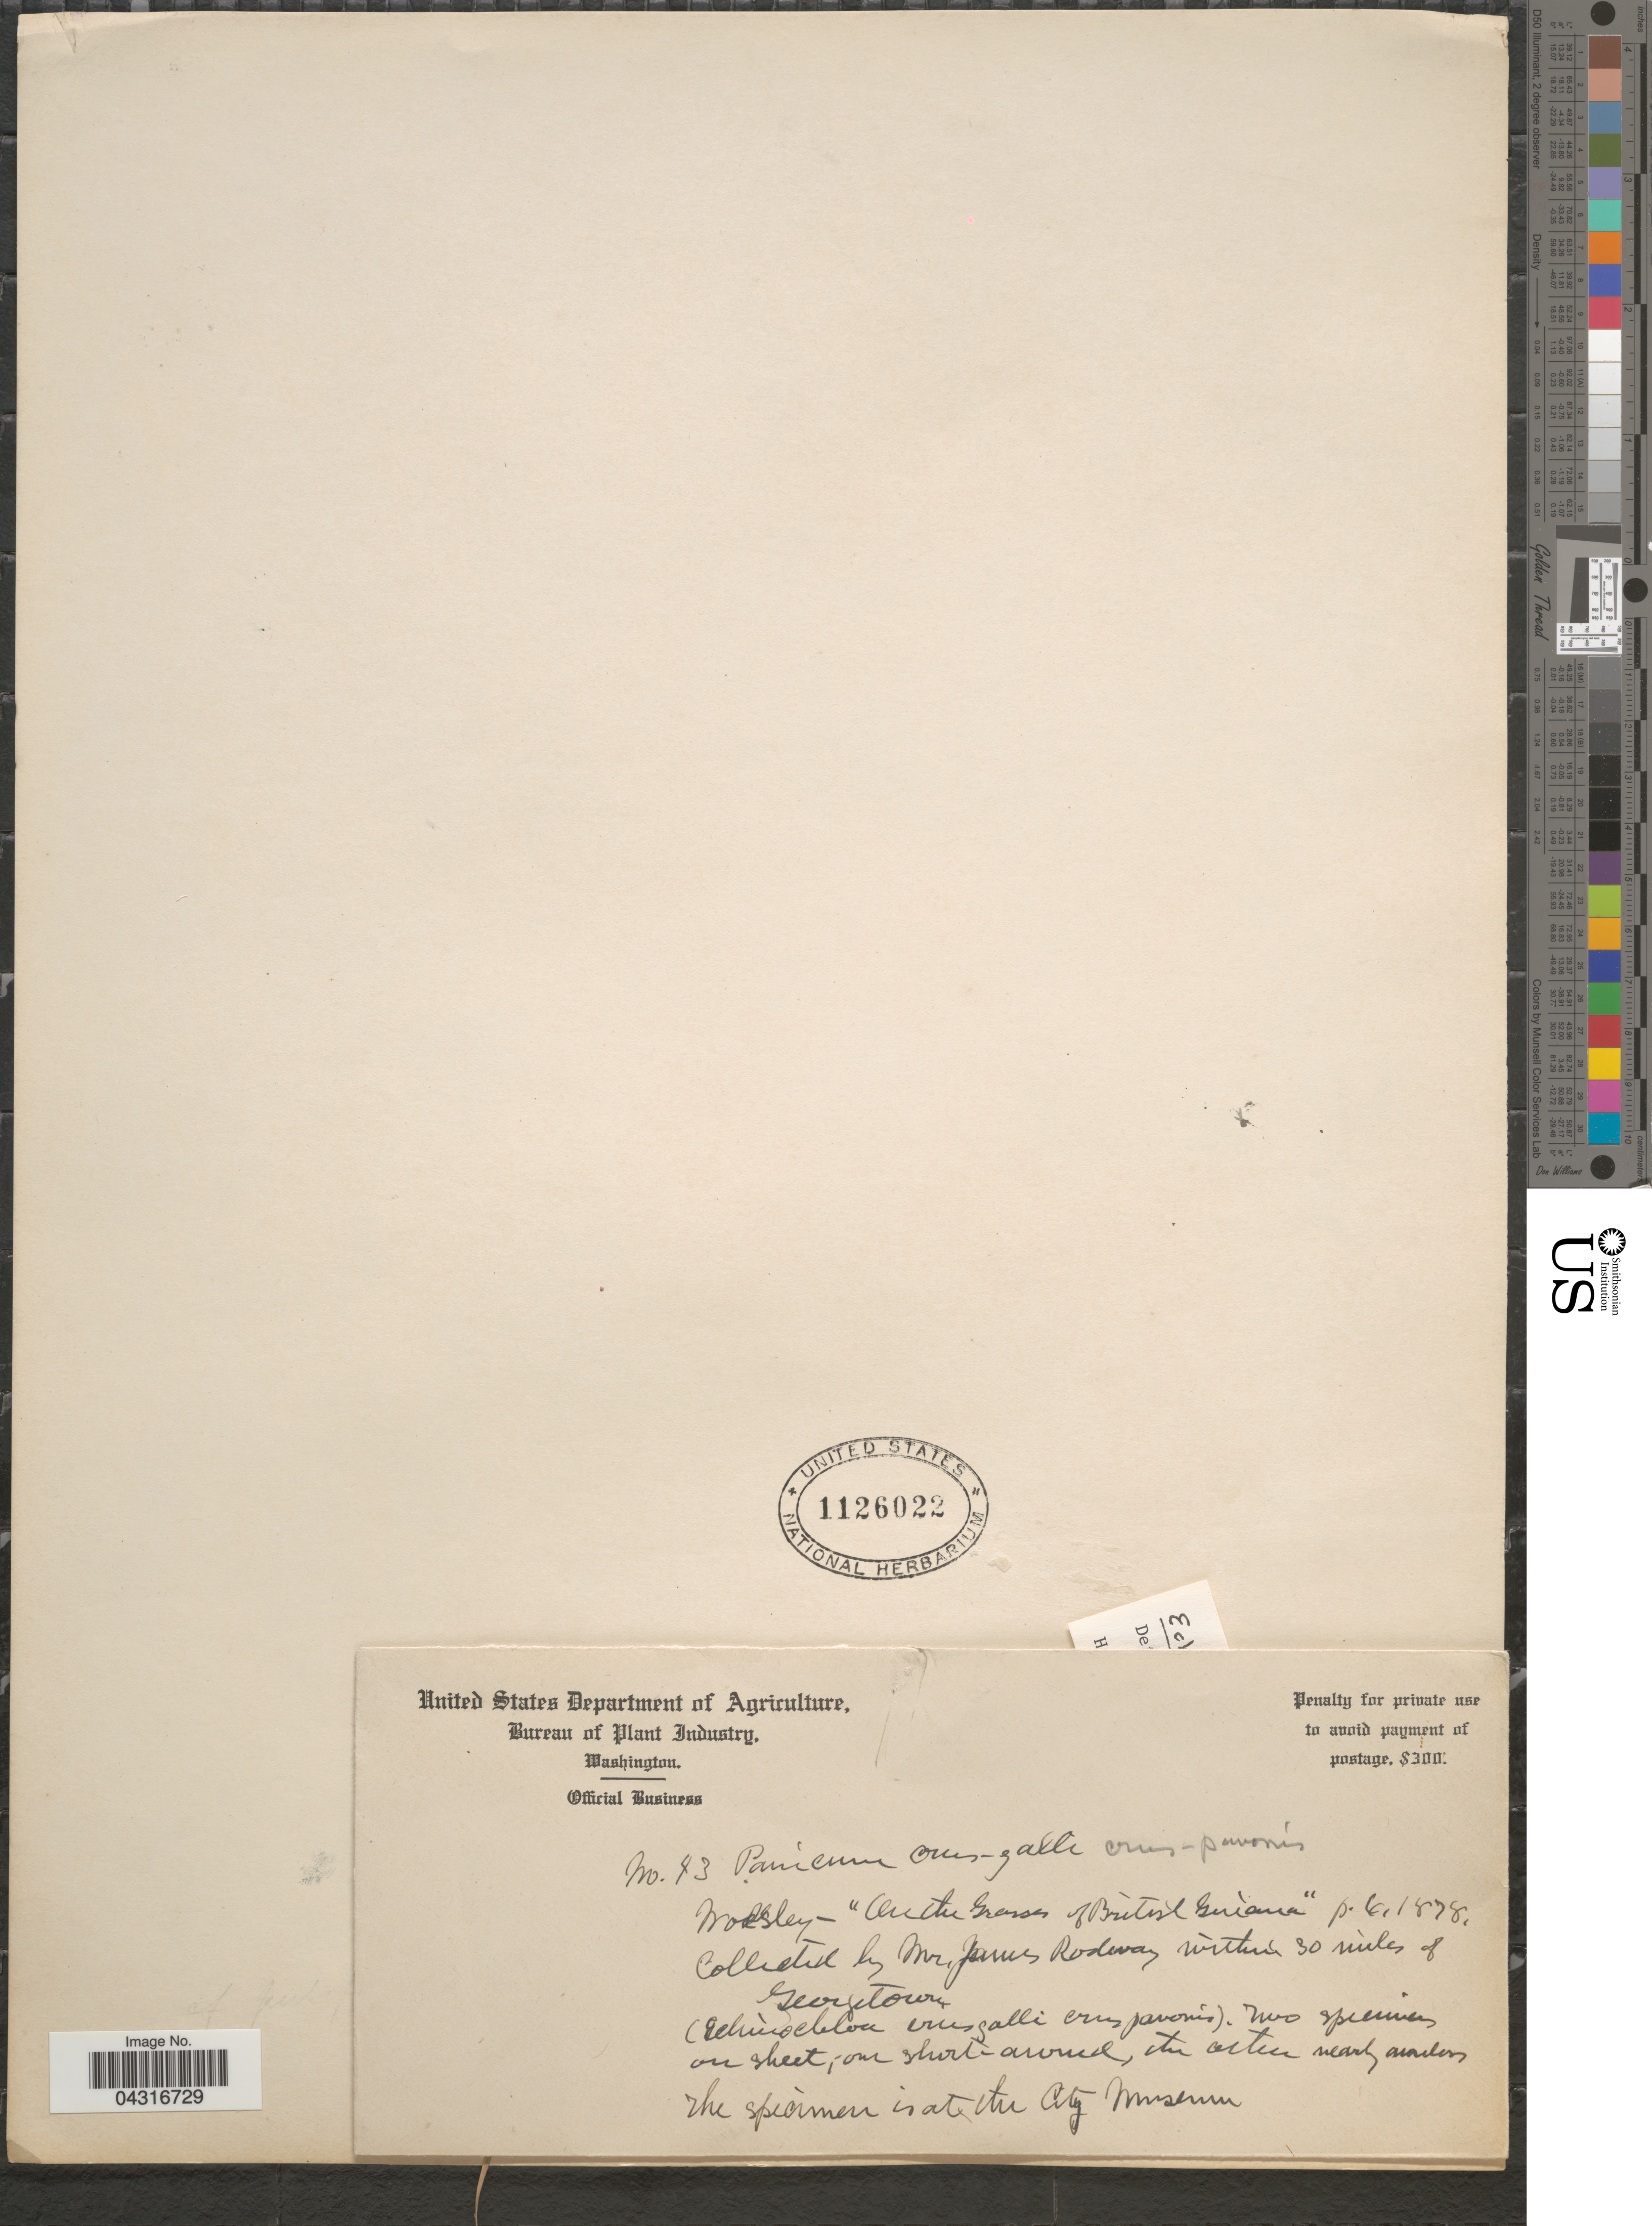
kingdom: Plantae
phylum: Tracheophyta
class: Liliopsida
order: Poales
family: Poaceae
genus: Echinochloa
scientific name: Echinochloa crus-pavonis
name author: (Kunth) Schult.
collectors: J. Rodway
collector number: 43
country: Guyana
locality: British Guiana. Within 30 miles of Georgetown.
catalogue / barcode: US 1126022